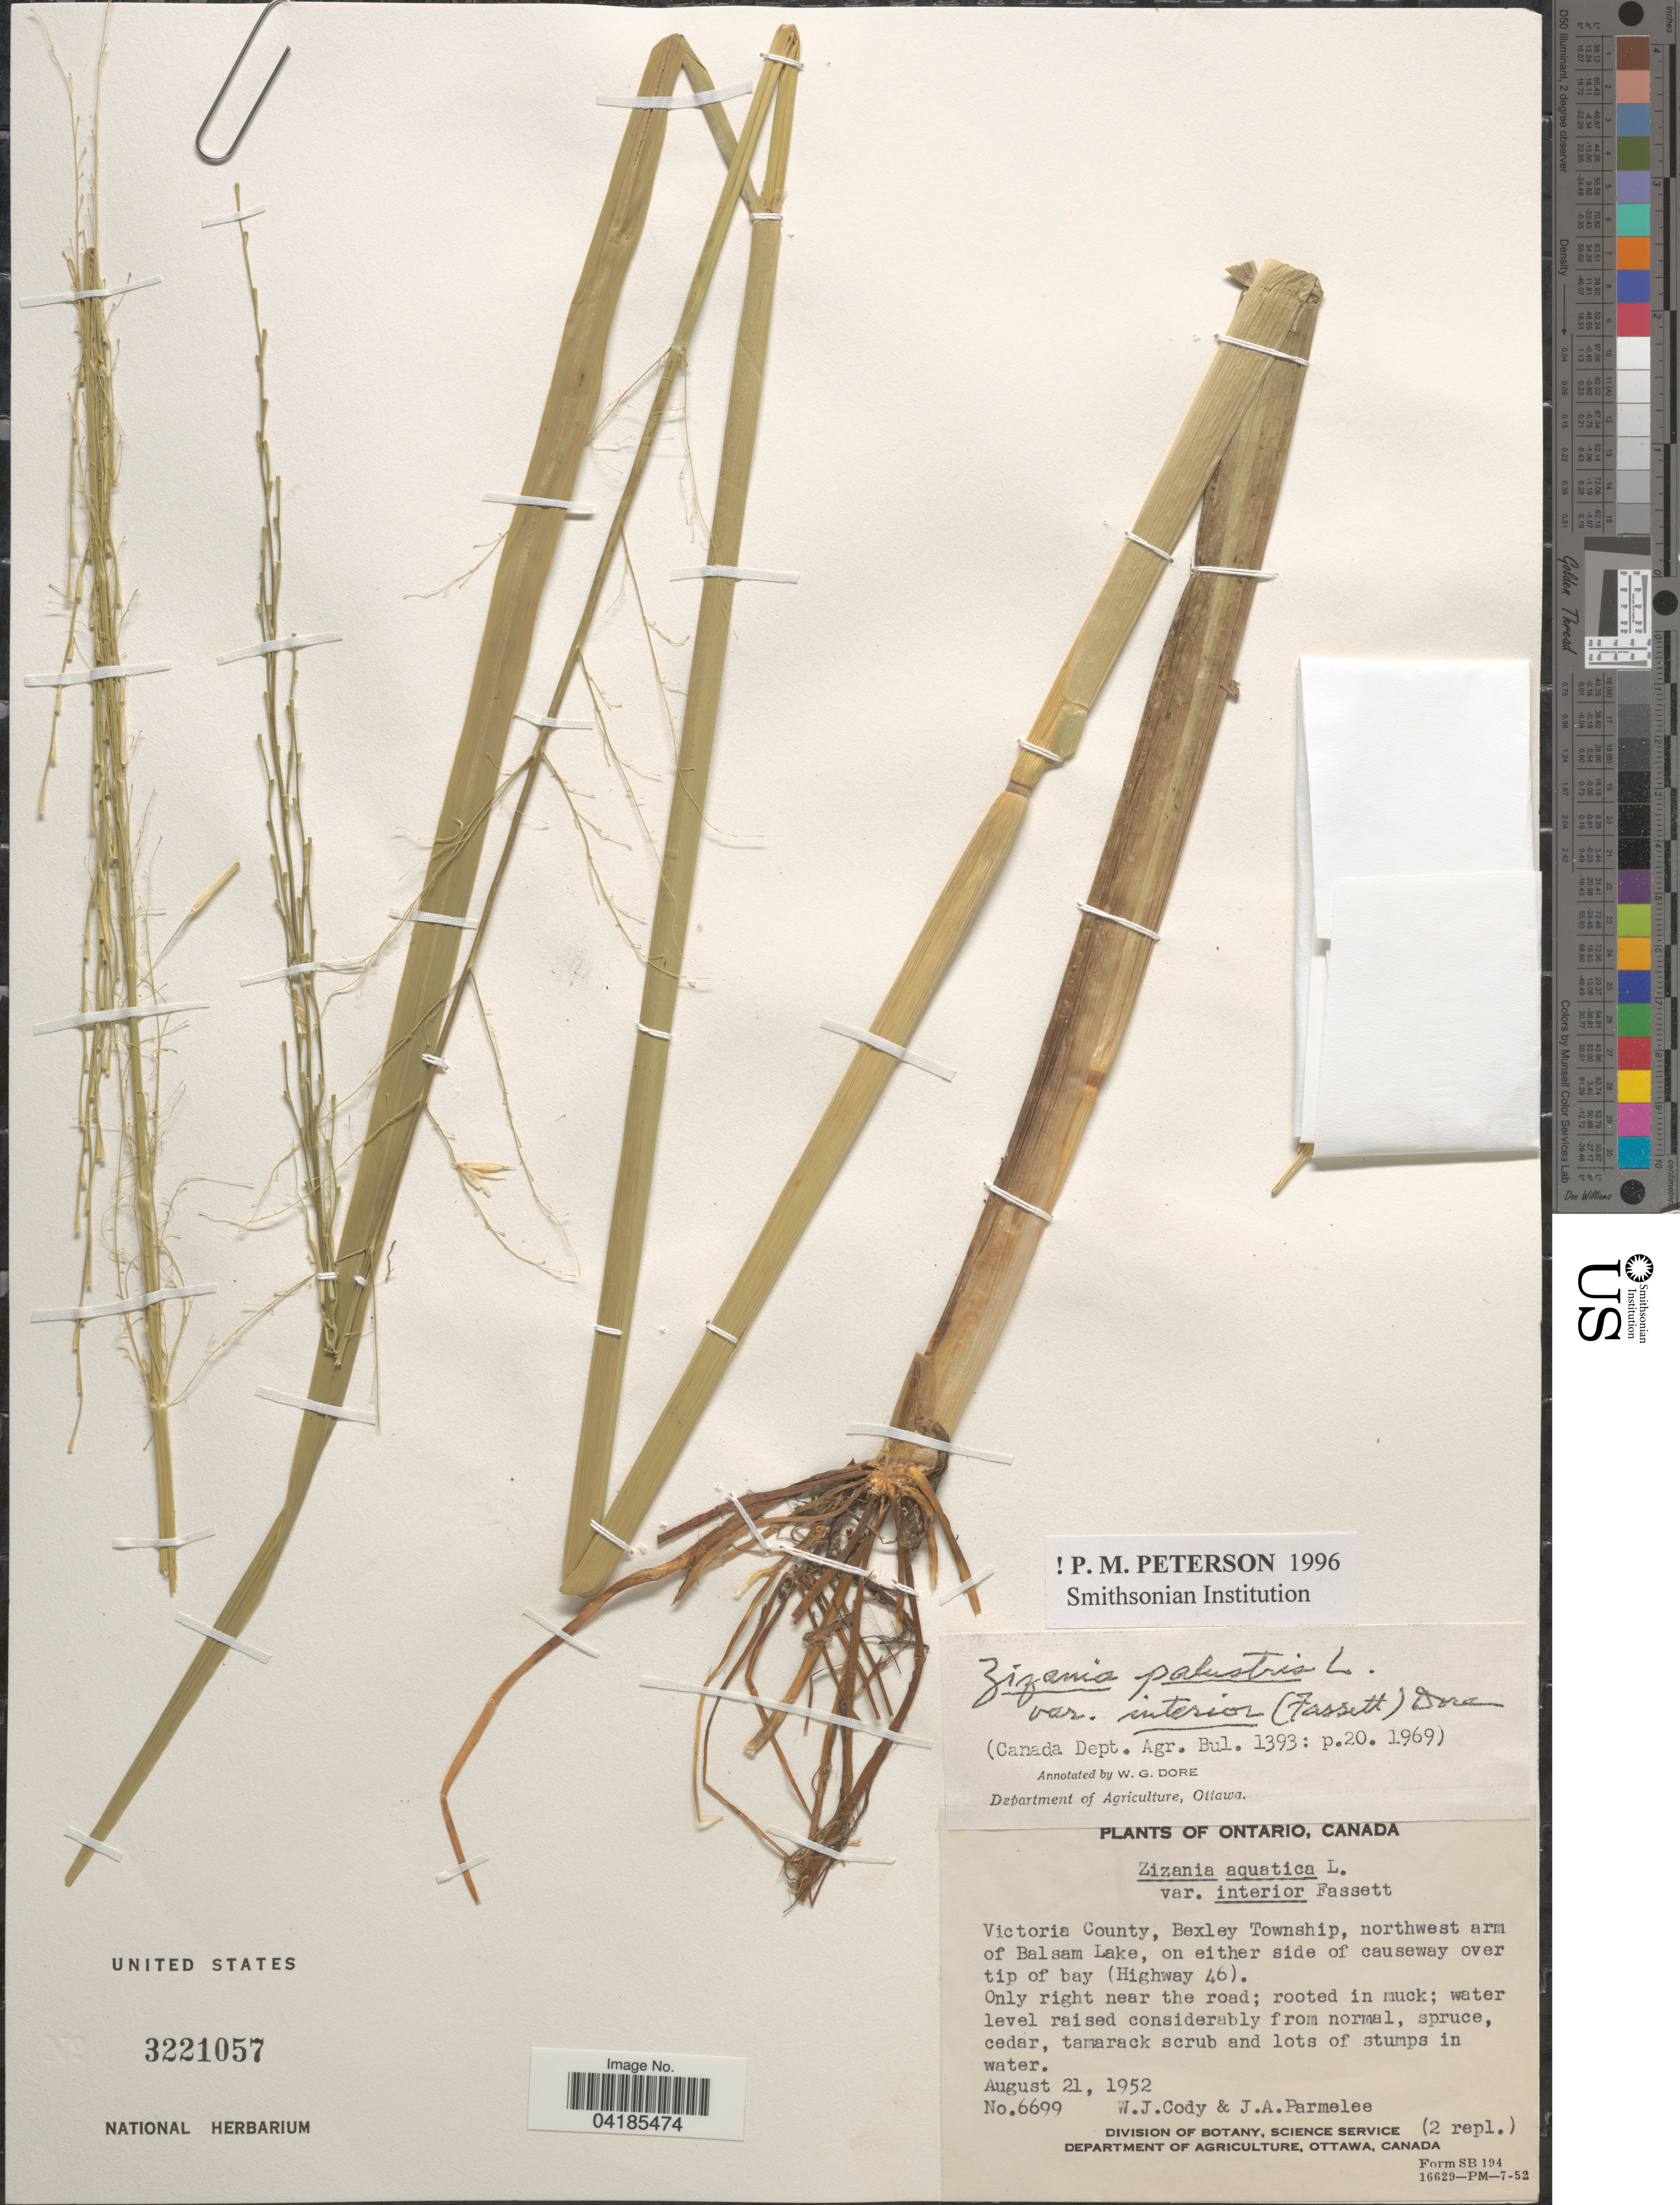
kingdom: Plantae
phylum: Tracheophyta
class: Liliopsida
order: Poales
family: Poaceae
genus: Zizania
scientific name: Zizania palustris var. interior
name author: L.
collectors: W. Cody & J. A. Parmelee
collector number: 6699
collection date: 1952-08-21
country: Canada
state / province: Ontario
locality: Victoria County, Bexley Township, northwest arm of Balsam Lake, on either side of causeway over tip of bay (Highway 46).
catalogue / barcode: US 3221057